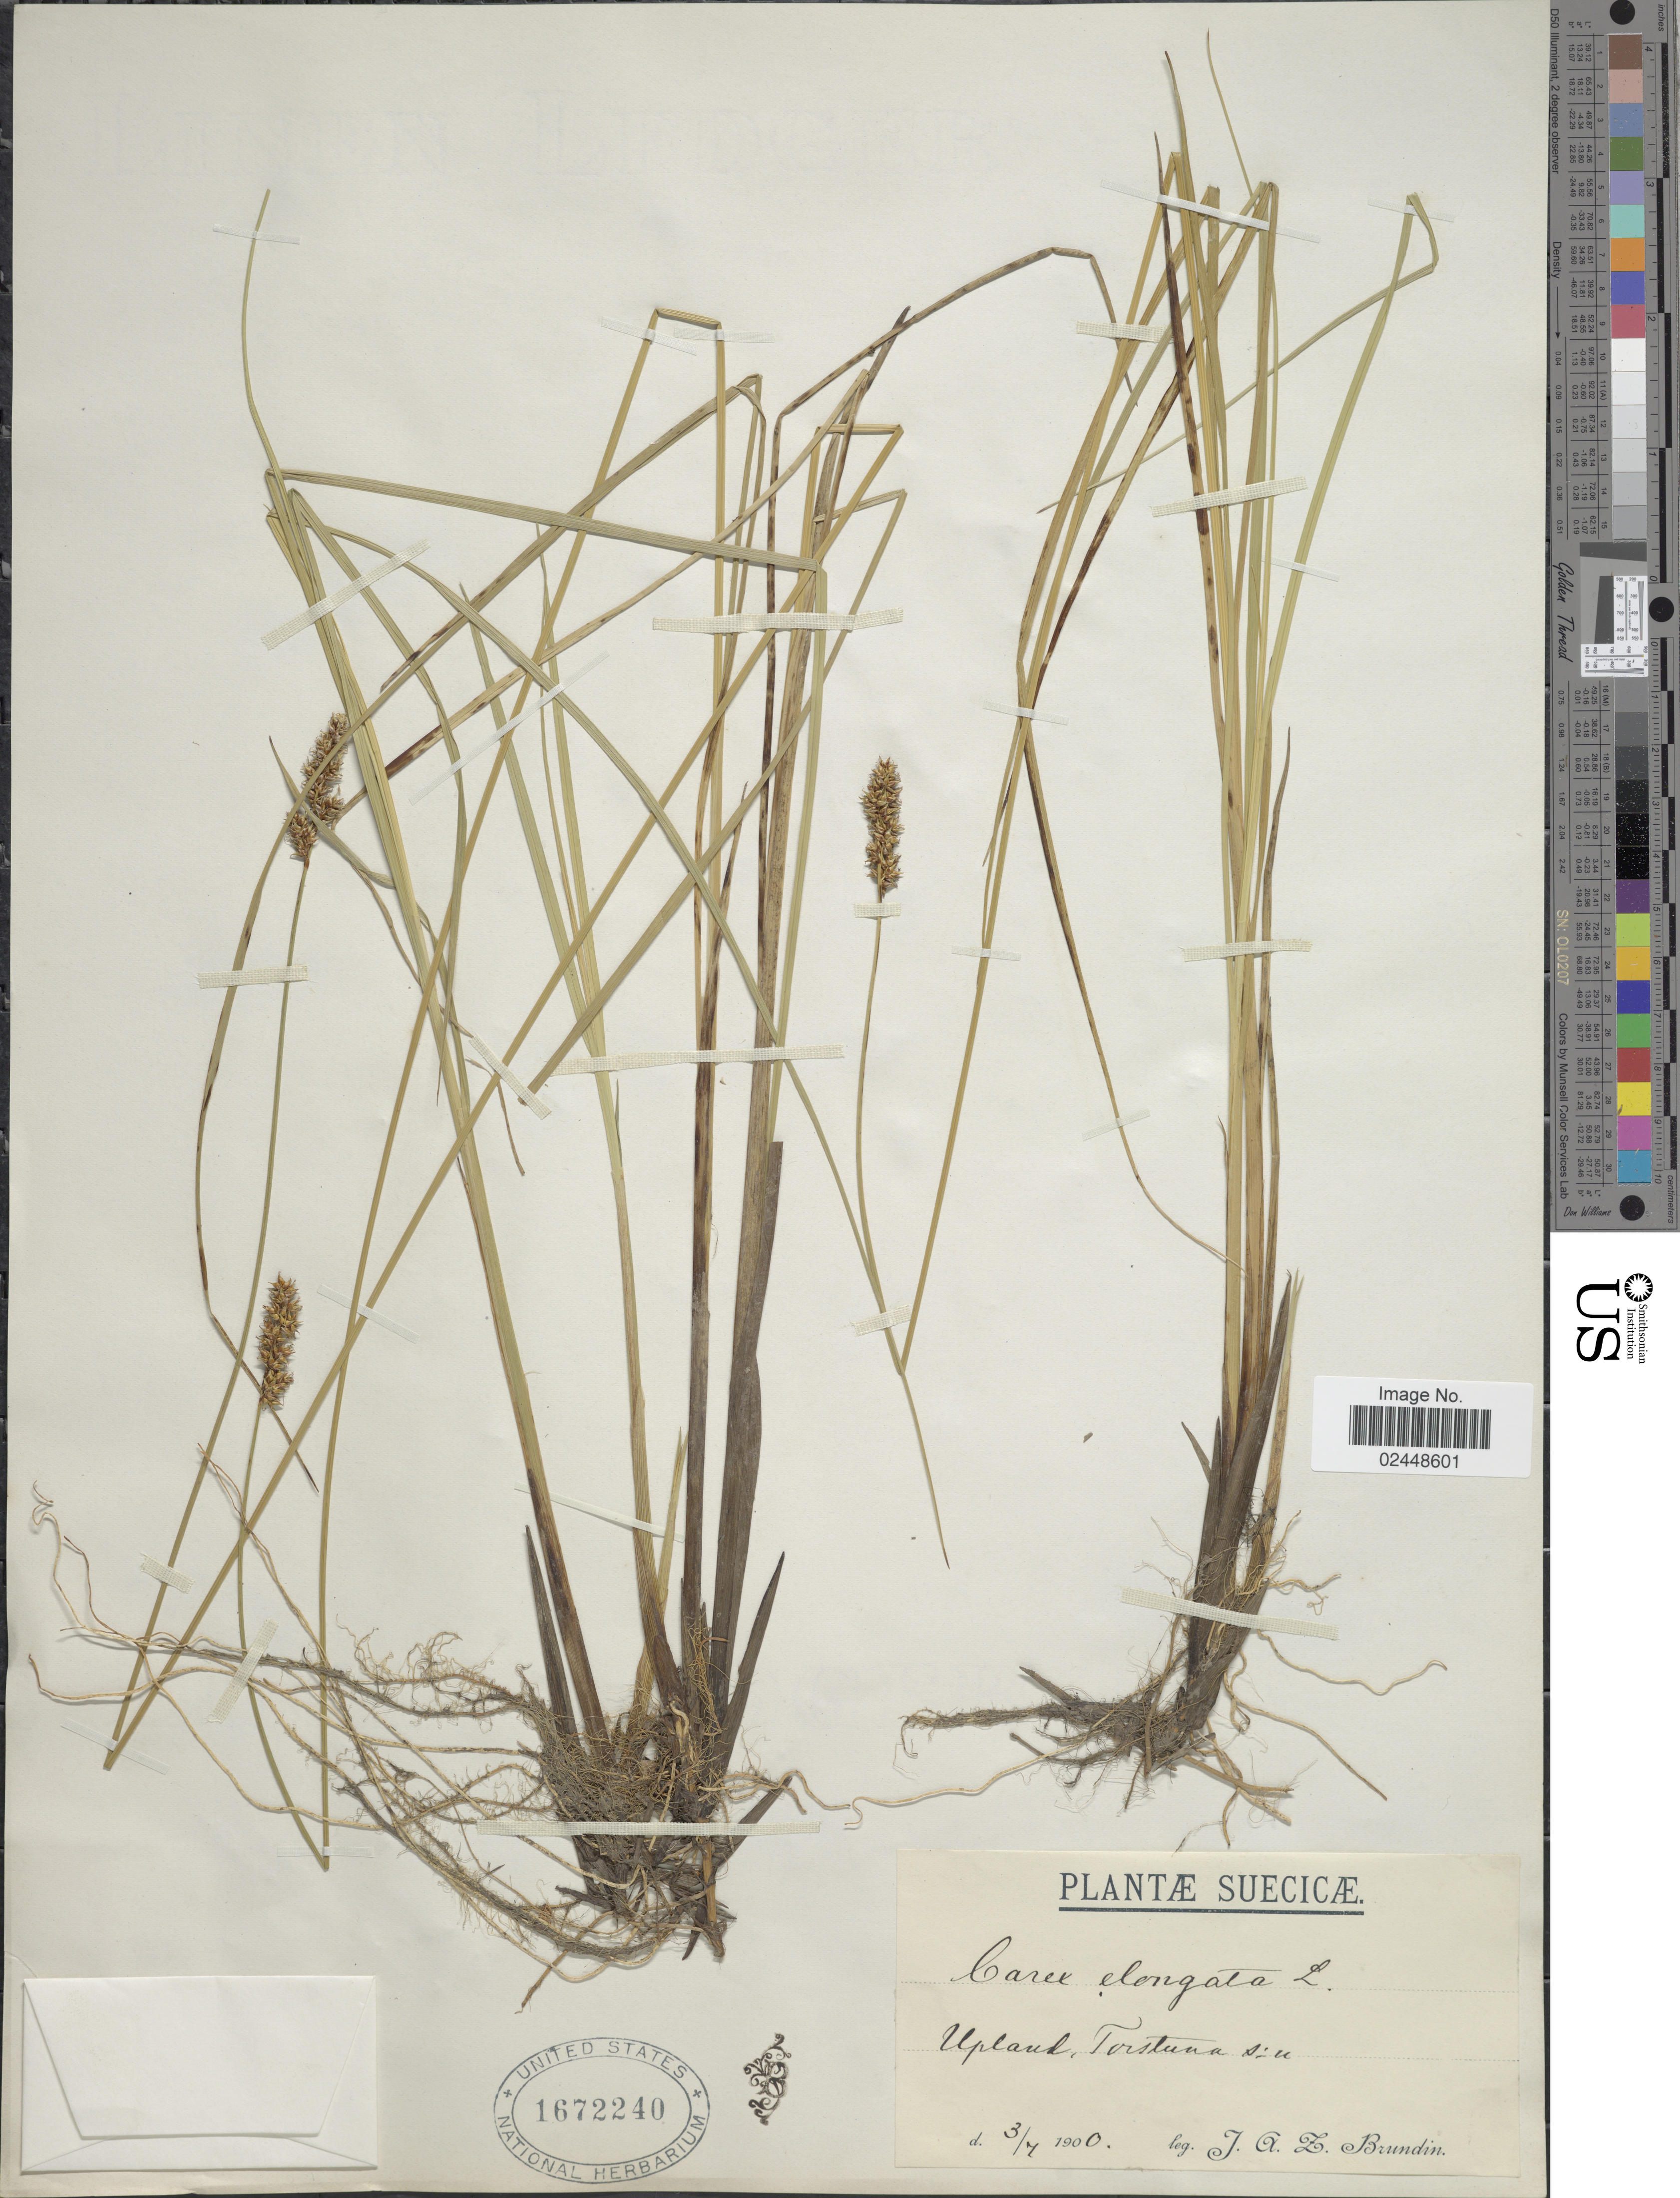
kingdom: Plantae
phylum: Tracheophyta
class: Liliopsida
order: Poales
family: Cyperaceae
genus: Carex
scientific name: Carex elongata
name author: L.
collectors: J. Brundin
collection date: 1900-07-03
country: Sweden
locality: Suecicae. Upland, Torstuna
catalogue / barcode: US 1672240